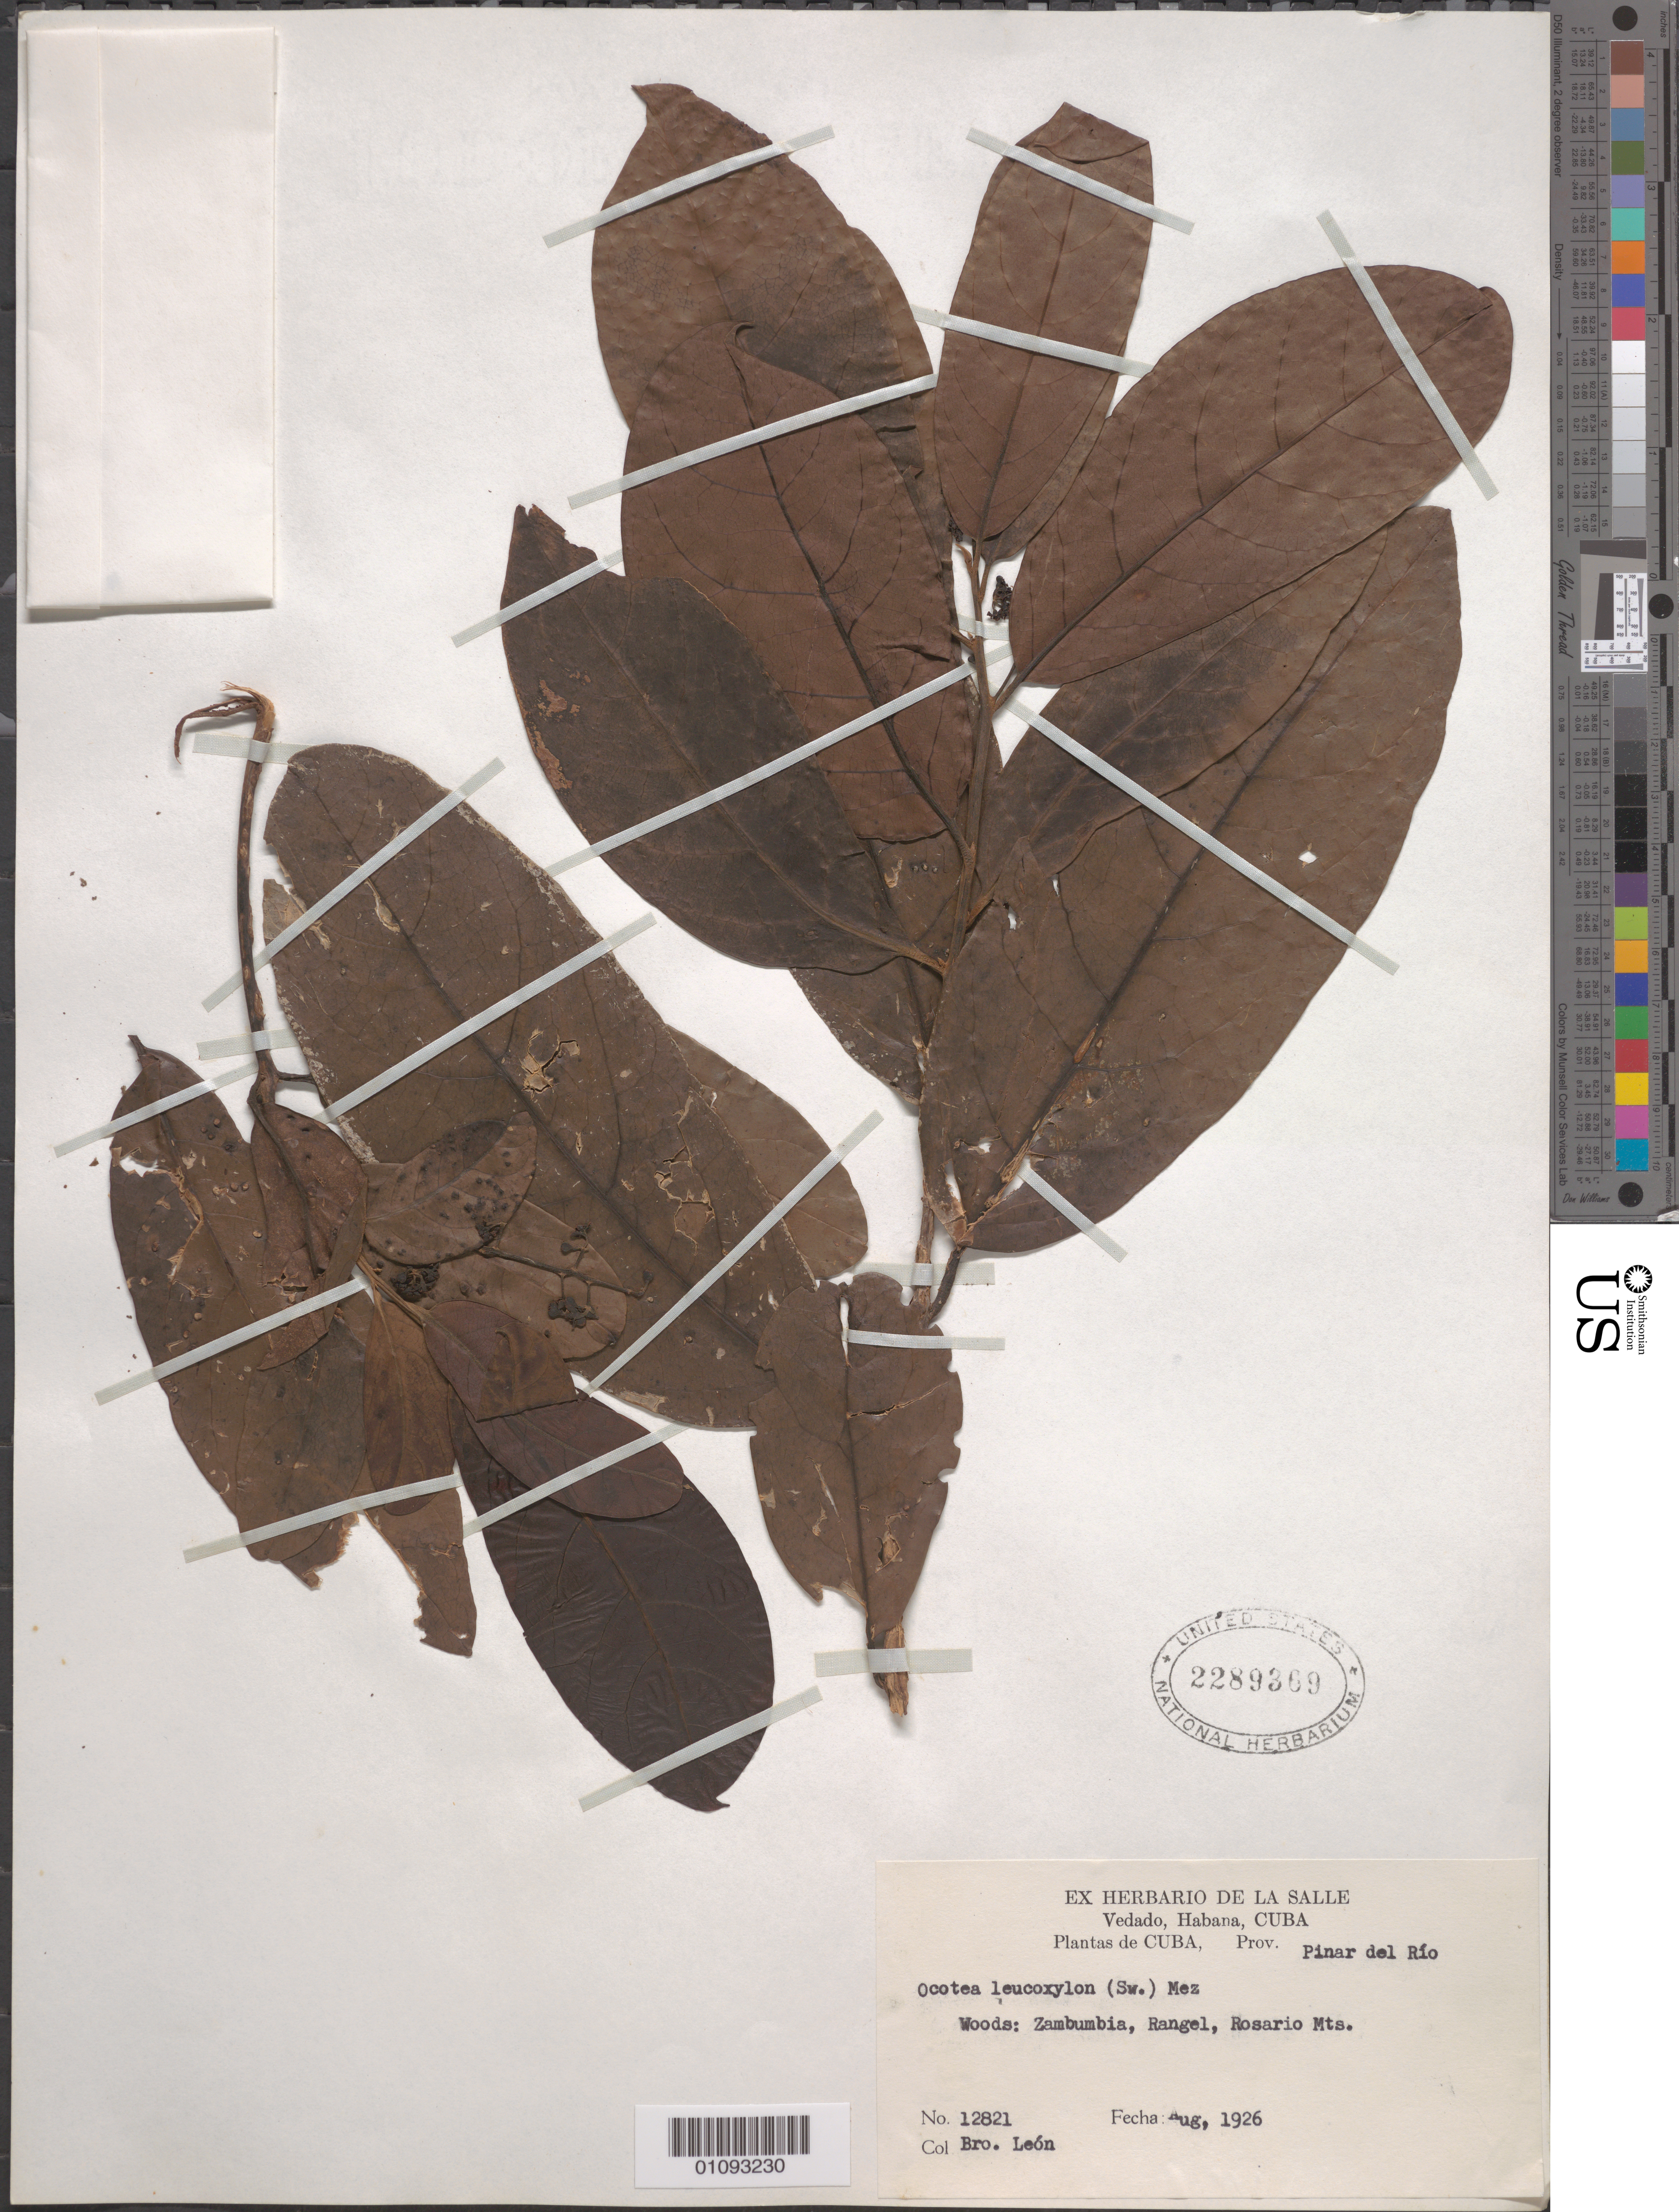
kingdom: Plantae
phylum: Tracheophyta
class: Magnoliopsida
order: Laurales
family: Lauraceae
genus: Ocotea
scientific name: Ocotea leucoxylon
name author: (Sw.) Laness.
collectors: Bro. León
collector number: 12821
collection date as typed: Aug 1926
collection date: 1926-08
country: Cuba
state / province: Pinar del Rio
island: Cuba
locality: Zambumbia, Rangel, Rosario Mts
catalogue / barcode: US 2289369